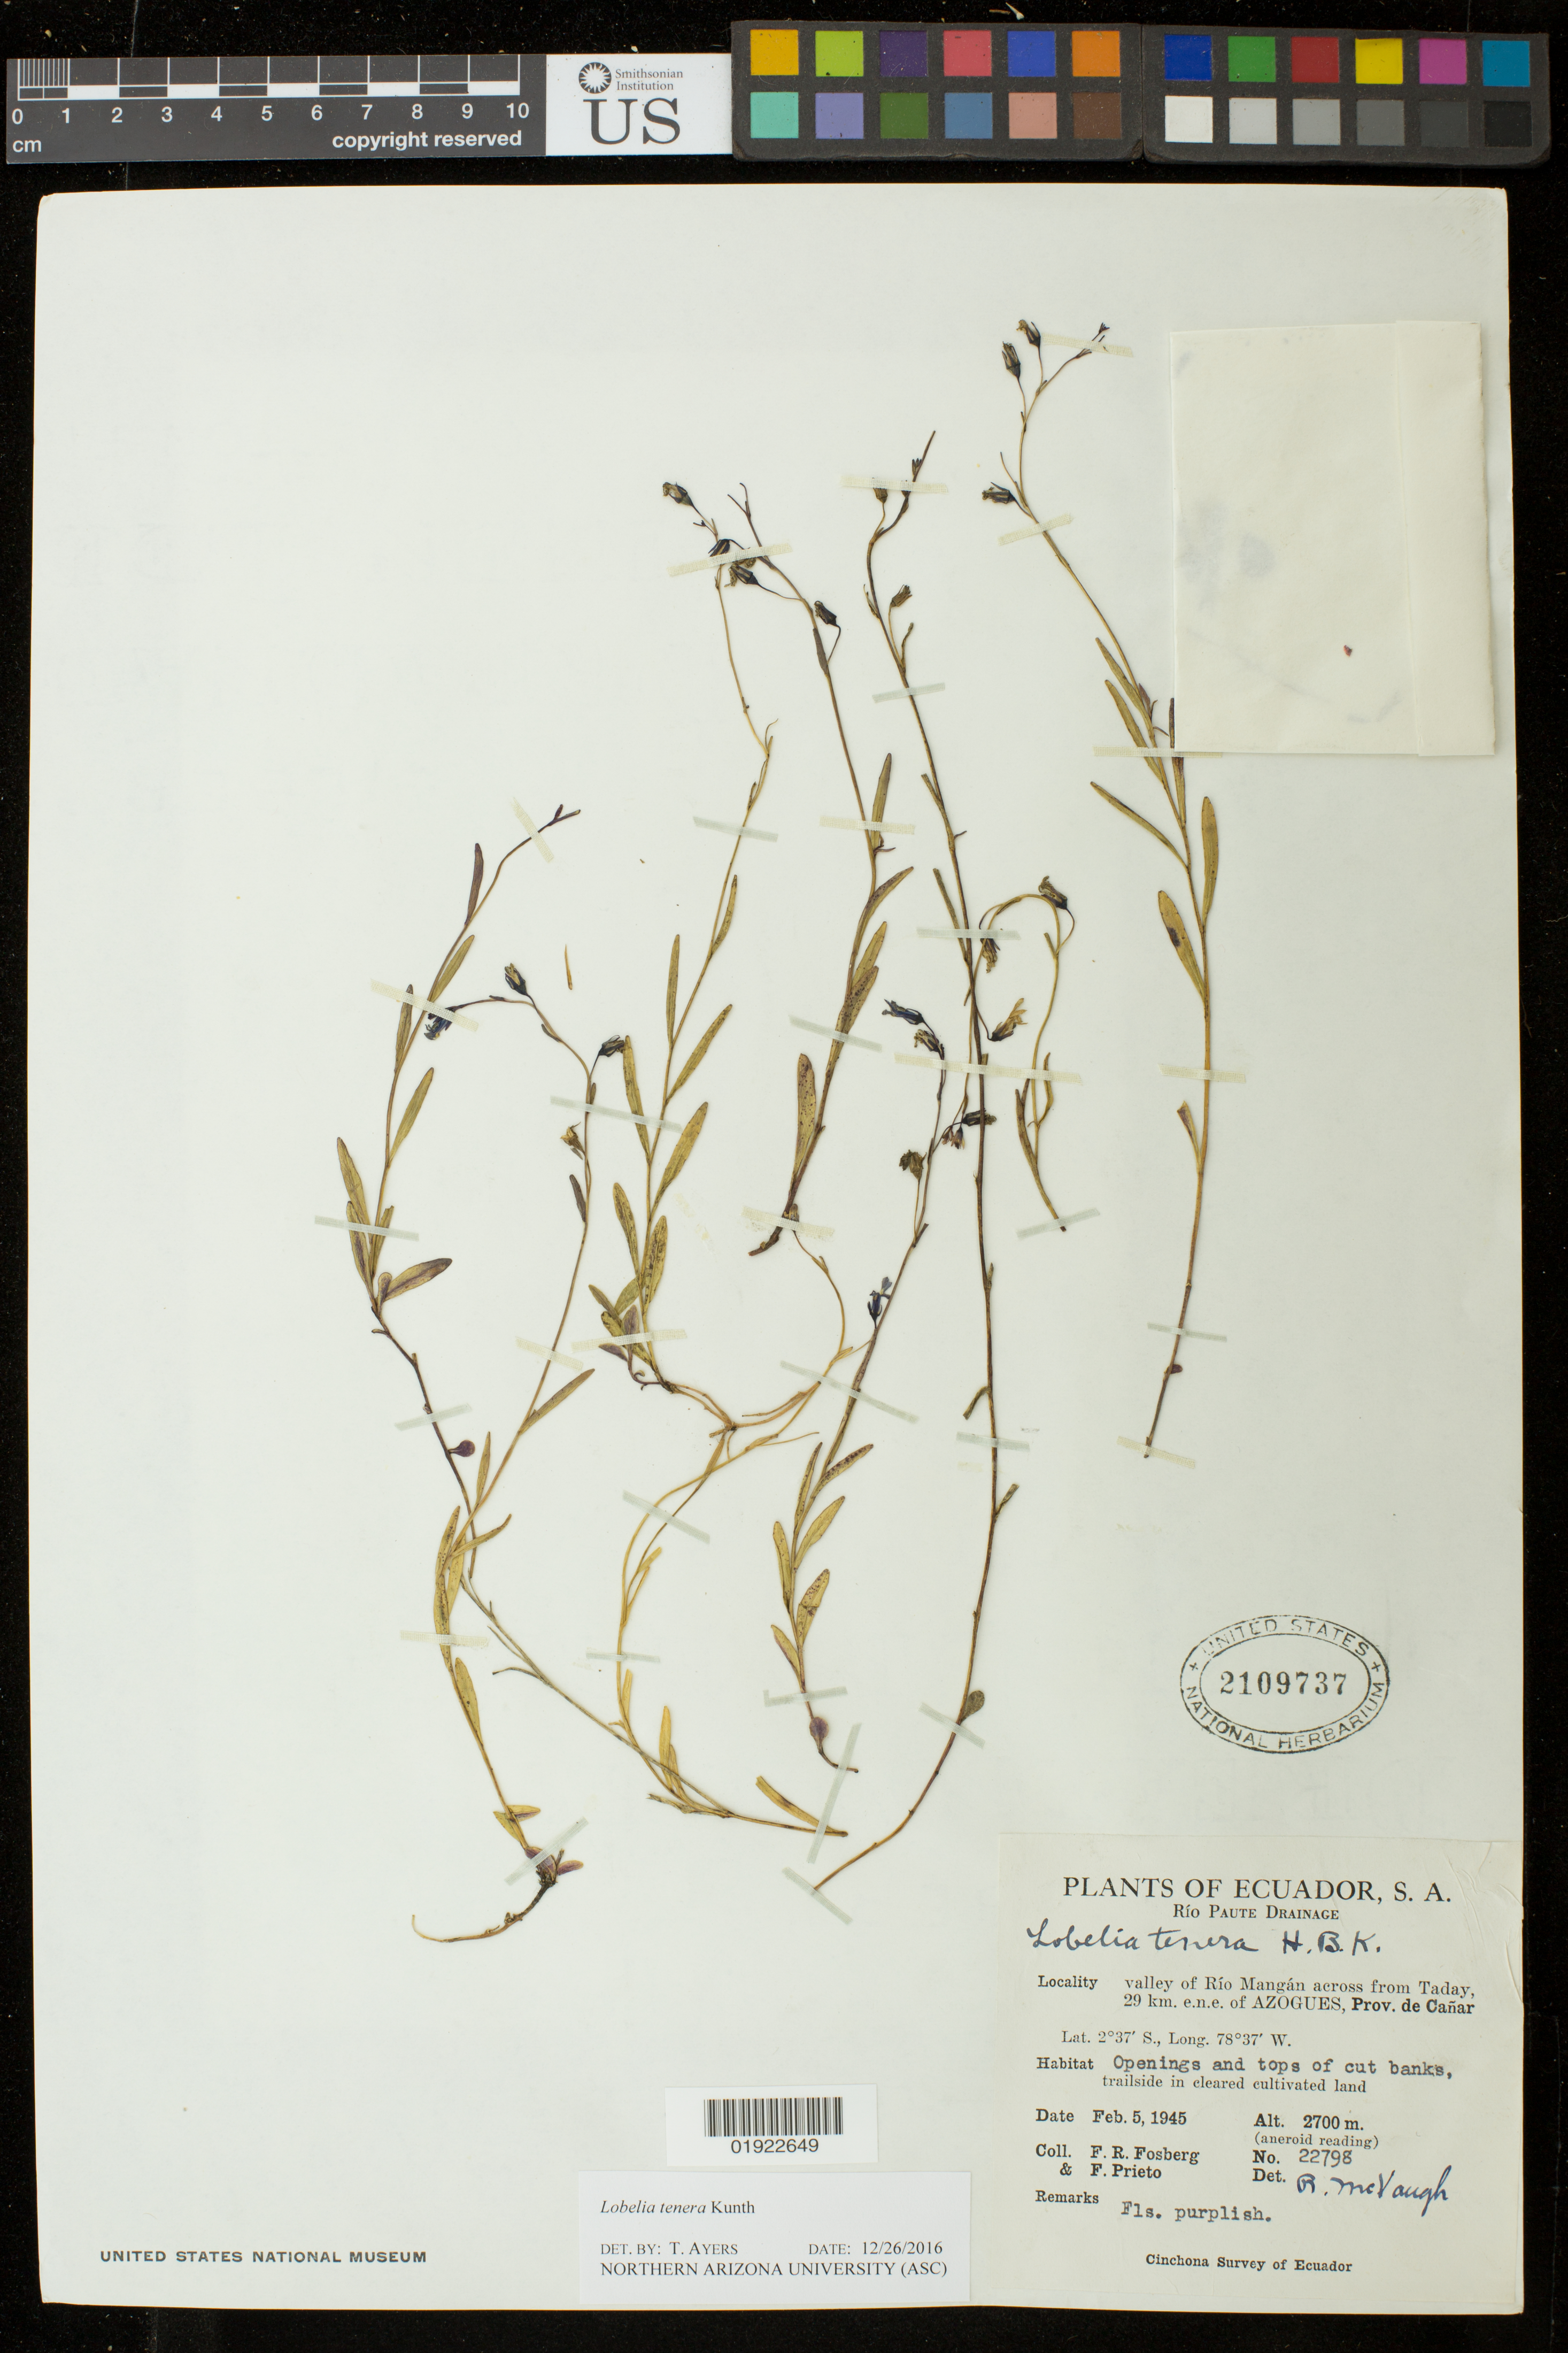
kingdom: Plantae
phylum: Tracheophyta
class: Magnoliopsida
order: Asterales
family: Campanulaceae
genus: Lobelia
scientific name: Lobelia tenera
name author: Kunth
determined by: Ayers, Tina J.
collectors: F. R. Fosberg & F. Prieto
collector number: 22798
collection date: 1945-02-05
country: Ecuador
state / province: Cañar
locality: Valley of Rio Mangan across from Taday, 29 km. E.N.E. of Azogues.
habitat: Openings and tops of cut banks, trailside in cleared cultivated land.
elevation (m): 2700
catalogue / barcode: US 2109737